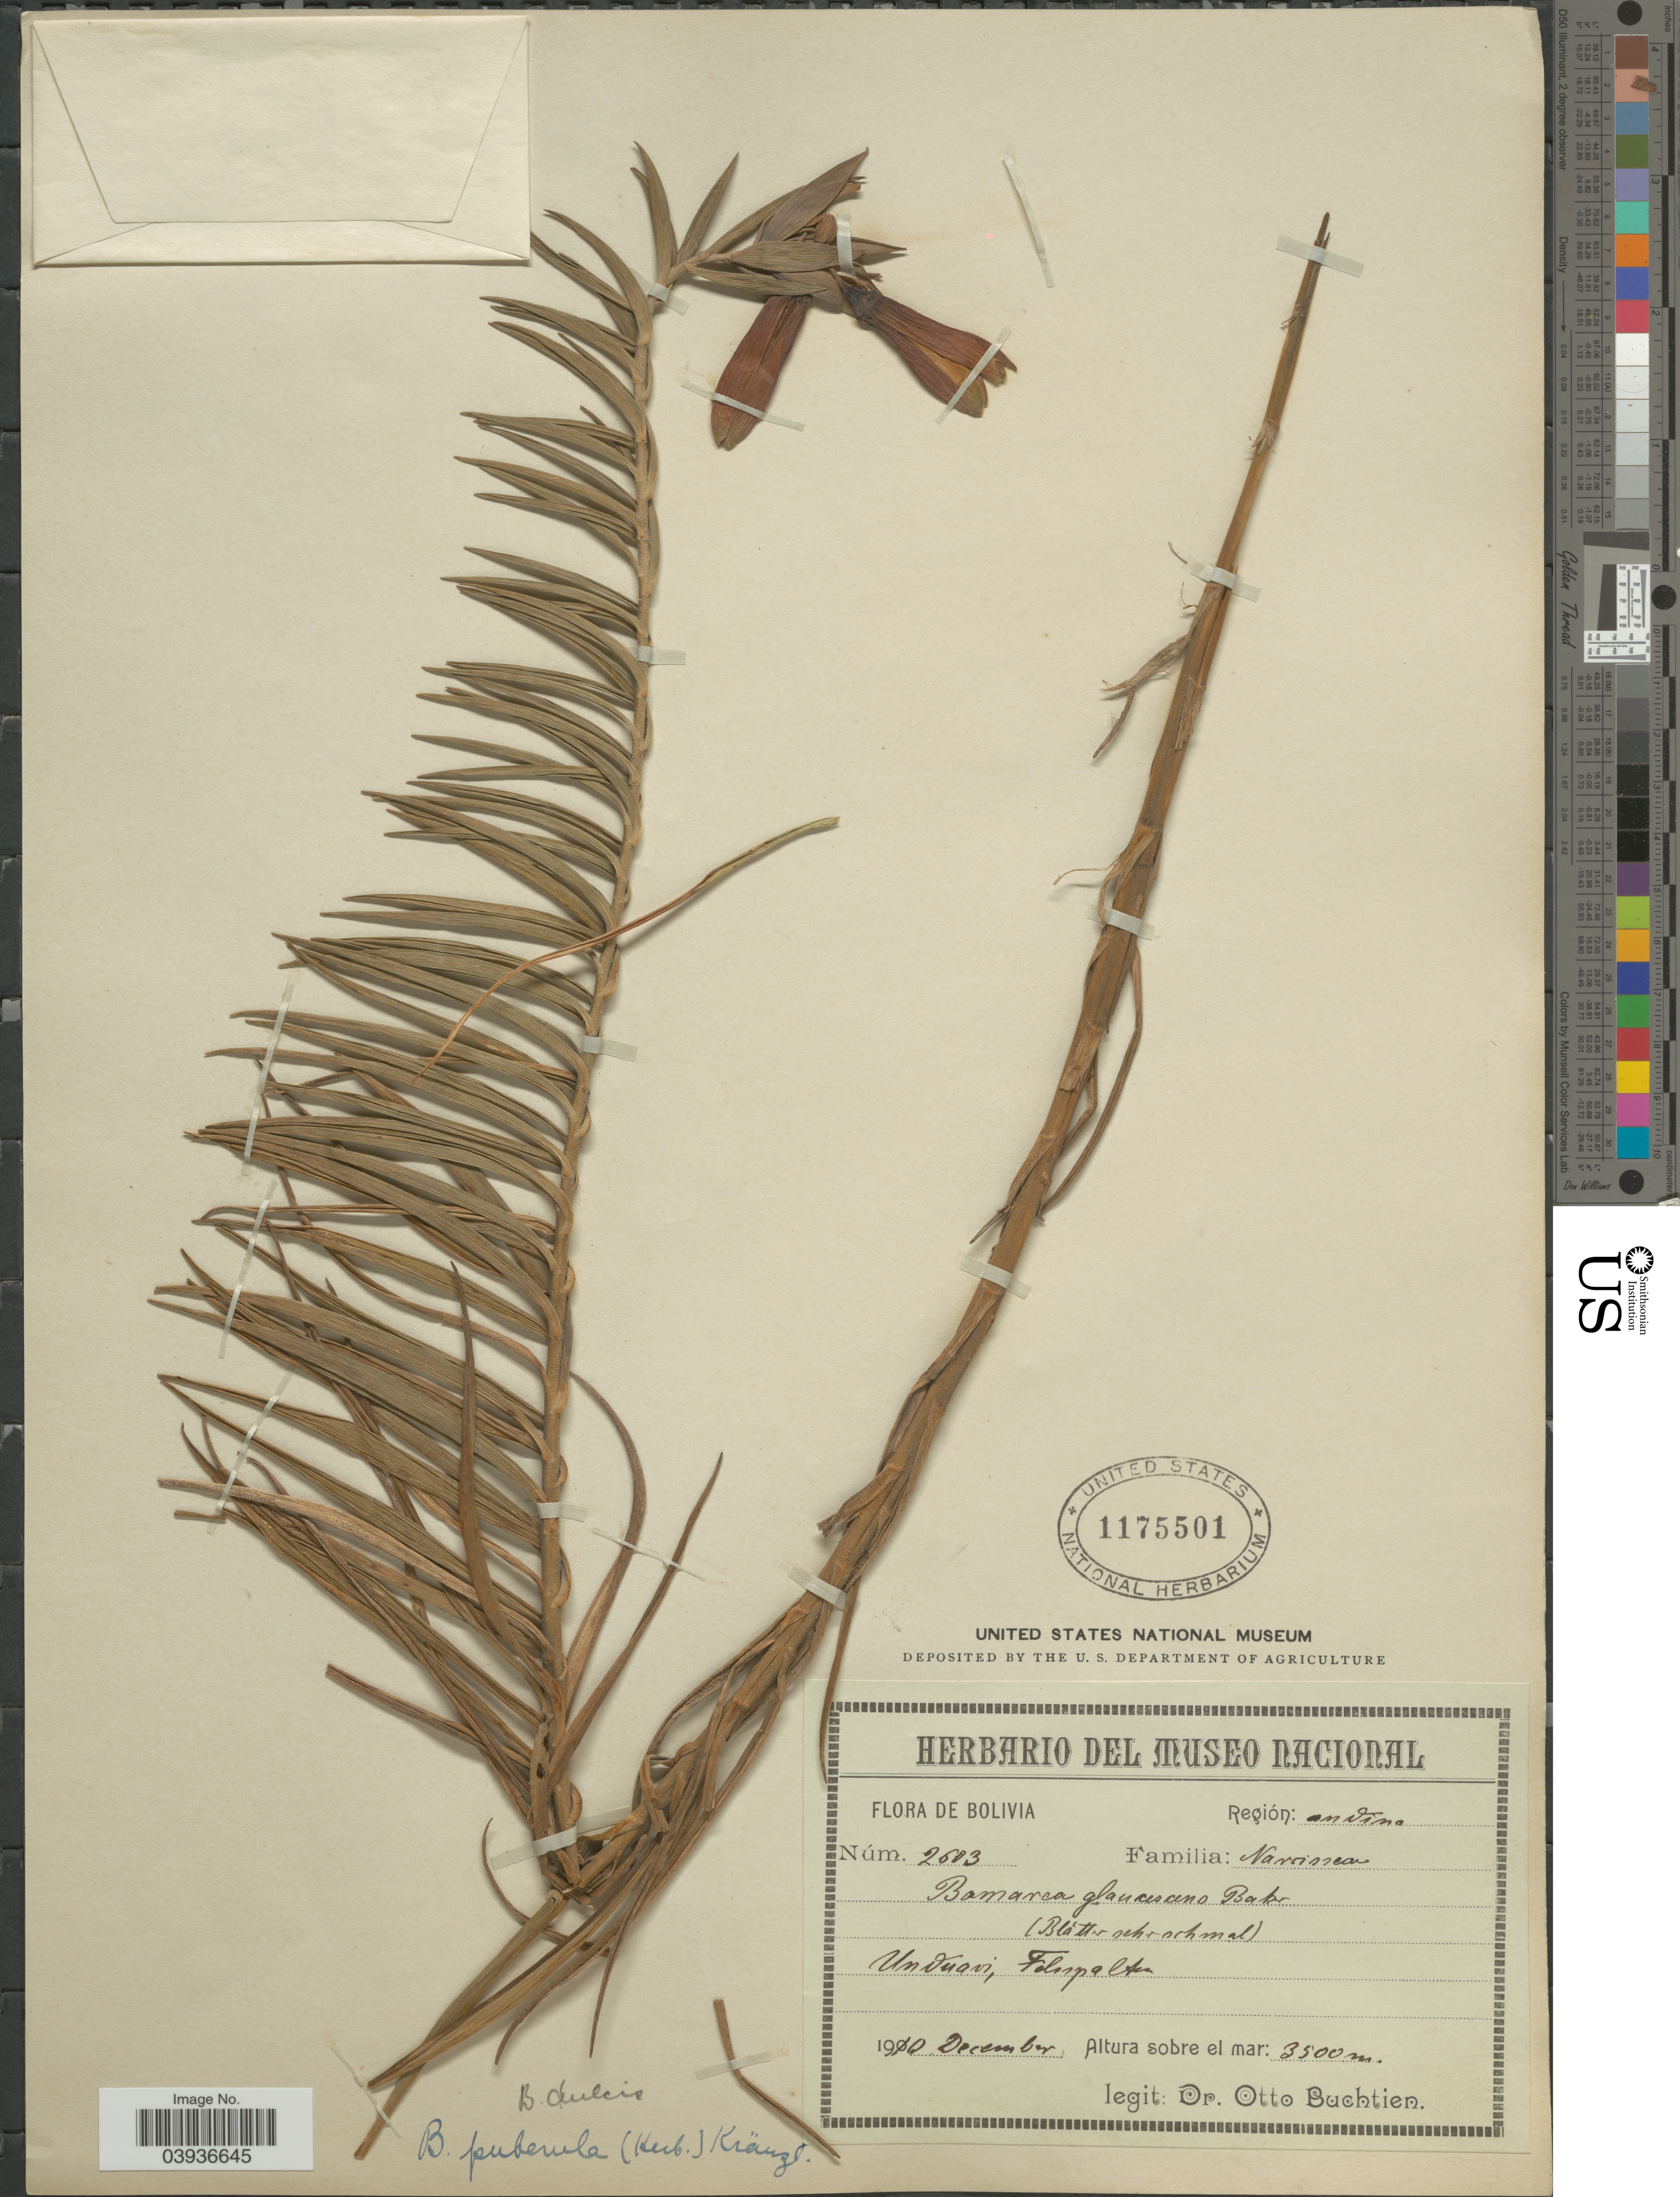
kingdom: Plantae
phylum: Tracheophyta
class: Liliopsida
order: Liliales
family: Alstroemeriaceae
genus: Bomarea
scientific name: Bomarea dulcis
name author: (Hook.) Beauverd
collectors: O. Buchtien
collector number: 2603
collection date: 1910-12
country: Bolivia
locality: Región: Andina. Unduavi, Falipalten.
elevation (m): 3500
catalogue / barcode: US 1175501